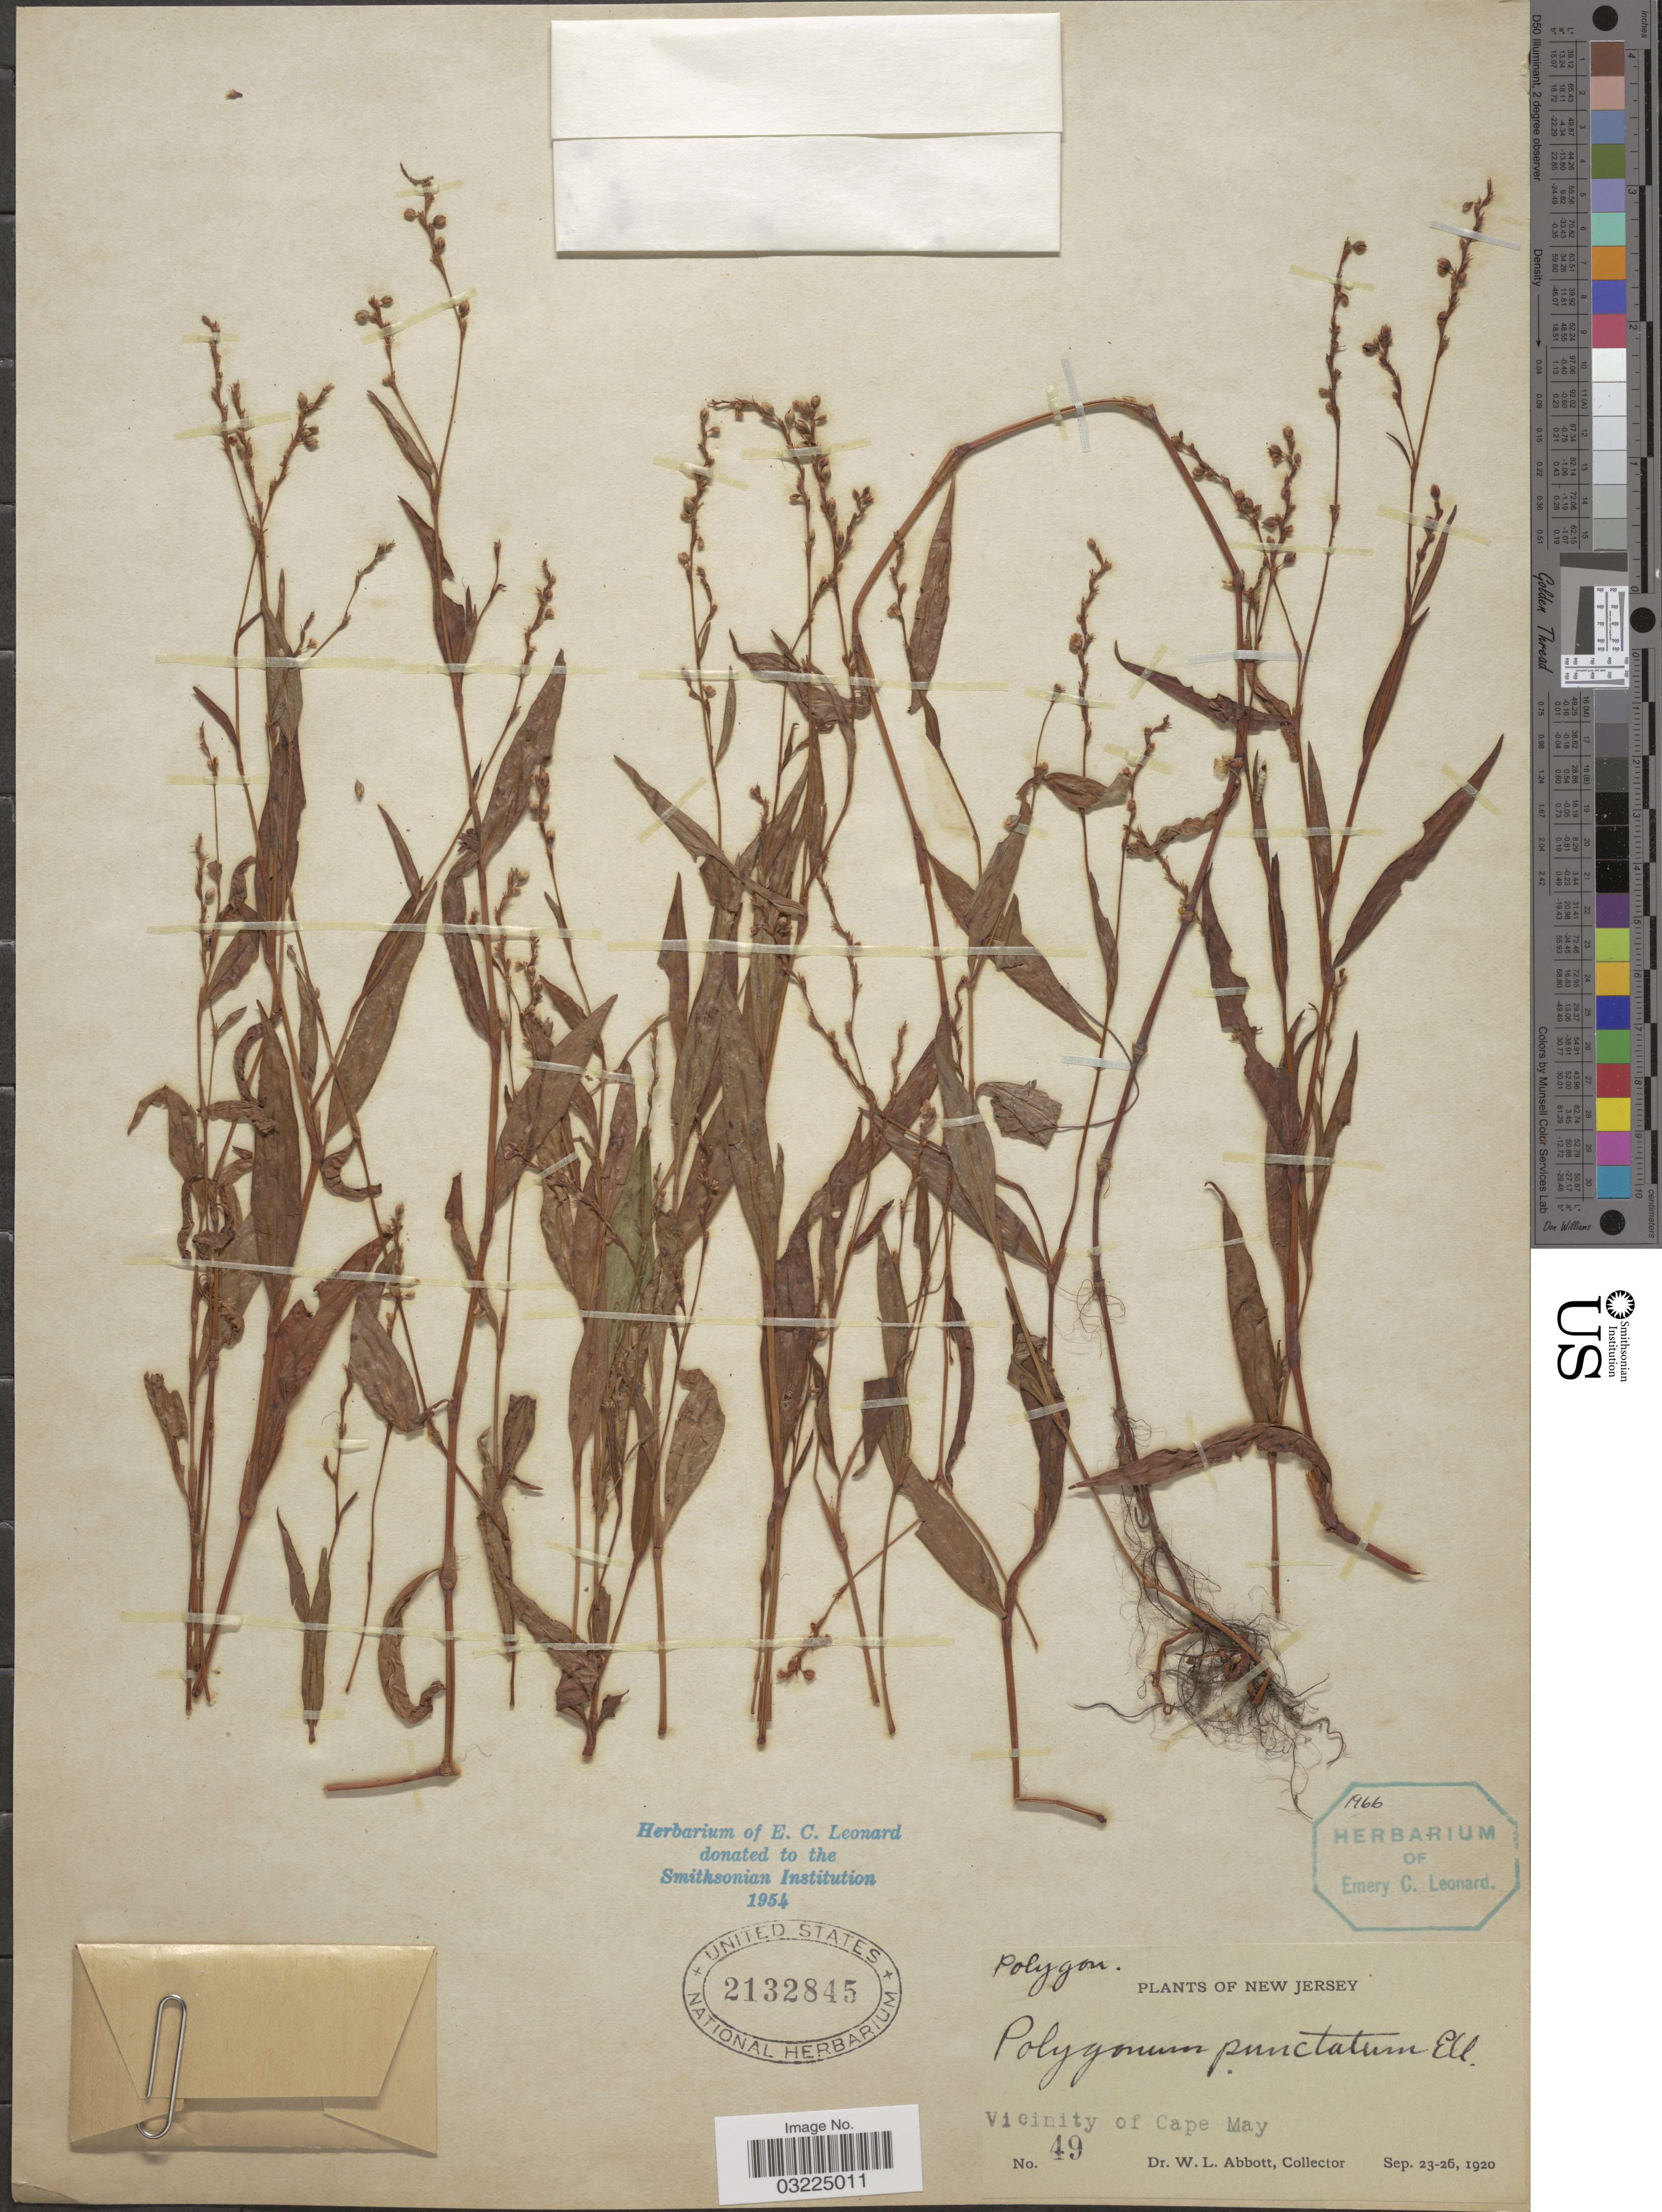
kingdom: Plantae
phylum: Tracheophyta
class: Magnoliopsida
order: Caryophyllales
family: Polygonaceae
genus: Persicaria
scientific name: Persicaria punctata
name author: (Elliott) Small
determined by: Atha, D. E.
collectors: W. L. Abbott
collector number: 49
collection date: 1920-09-23/1920-09-26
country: United States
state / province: New Jersey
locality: Vicinity of Cape May.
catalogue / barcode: US 2132845